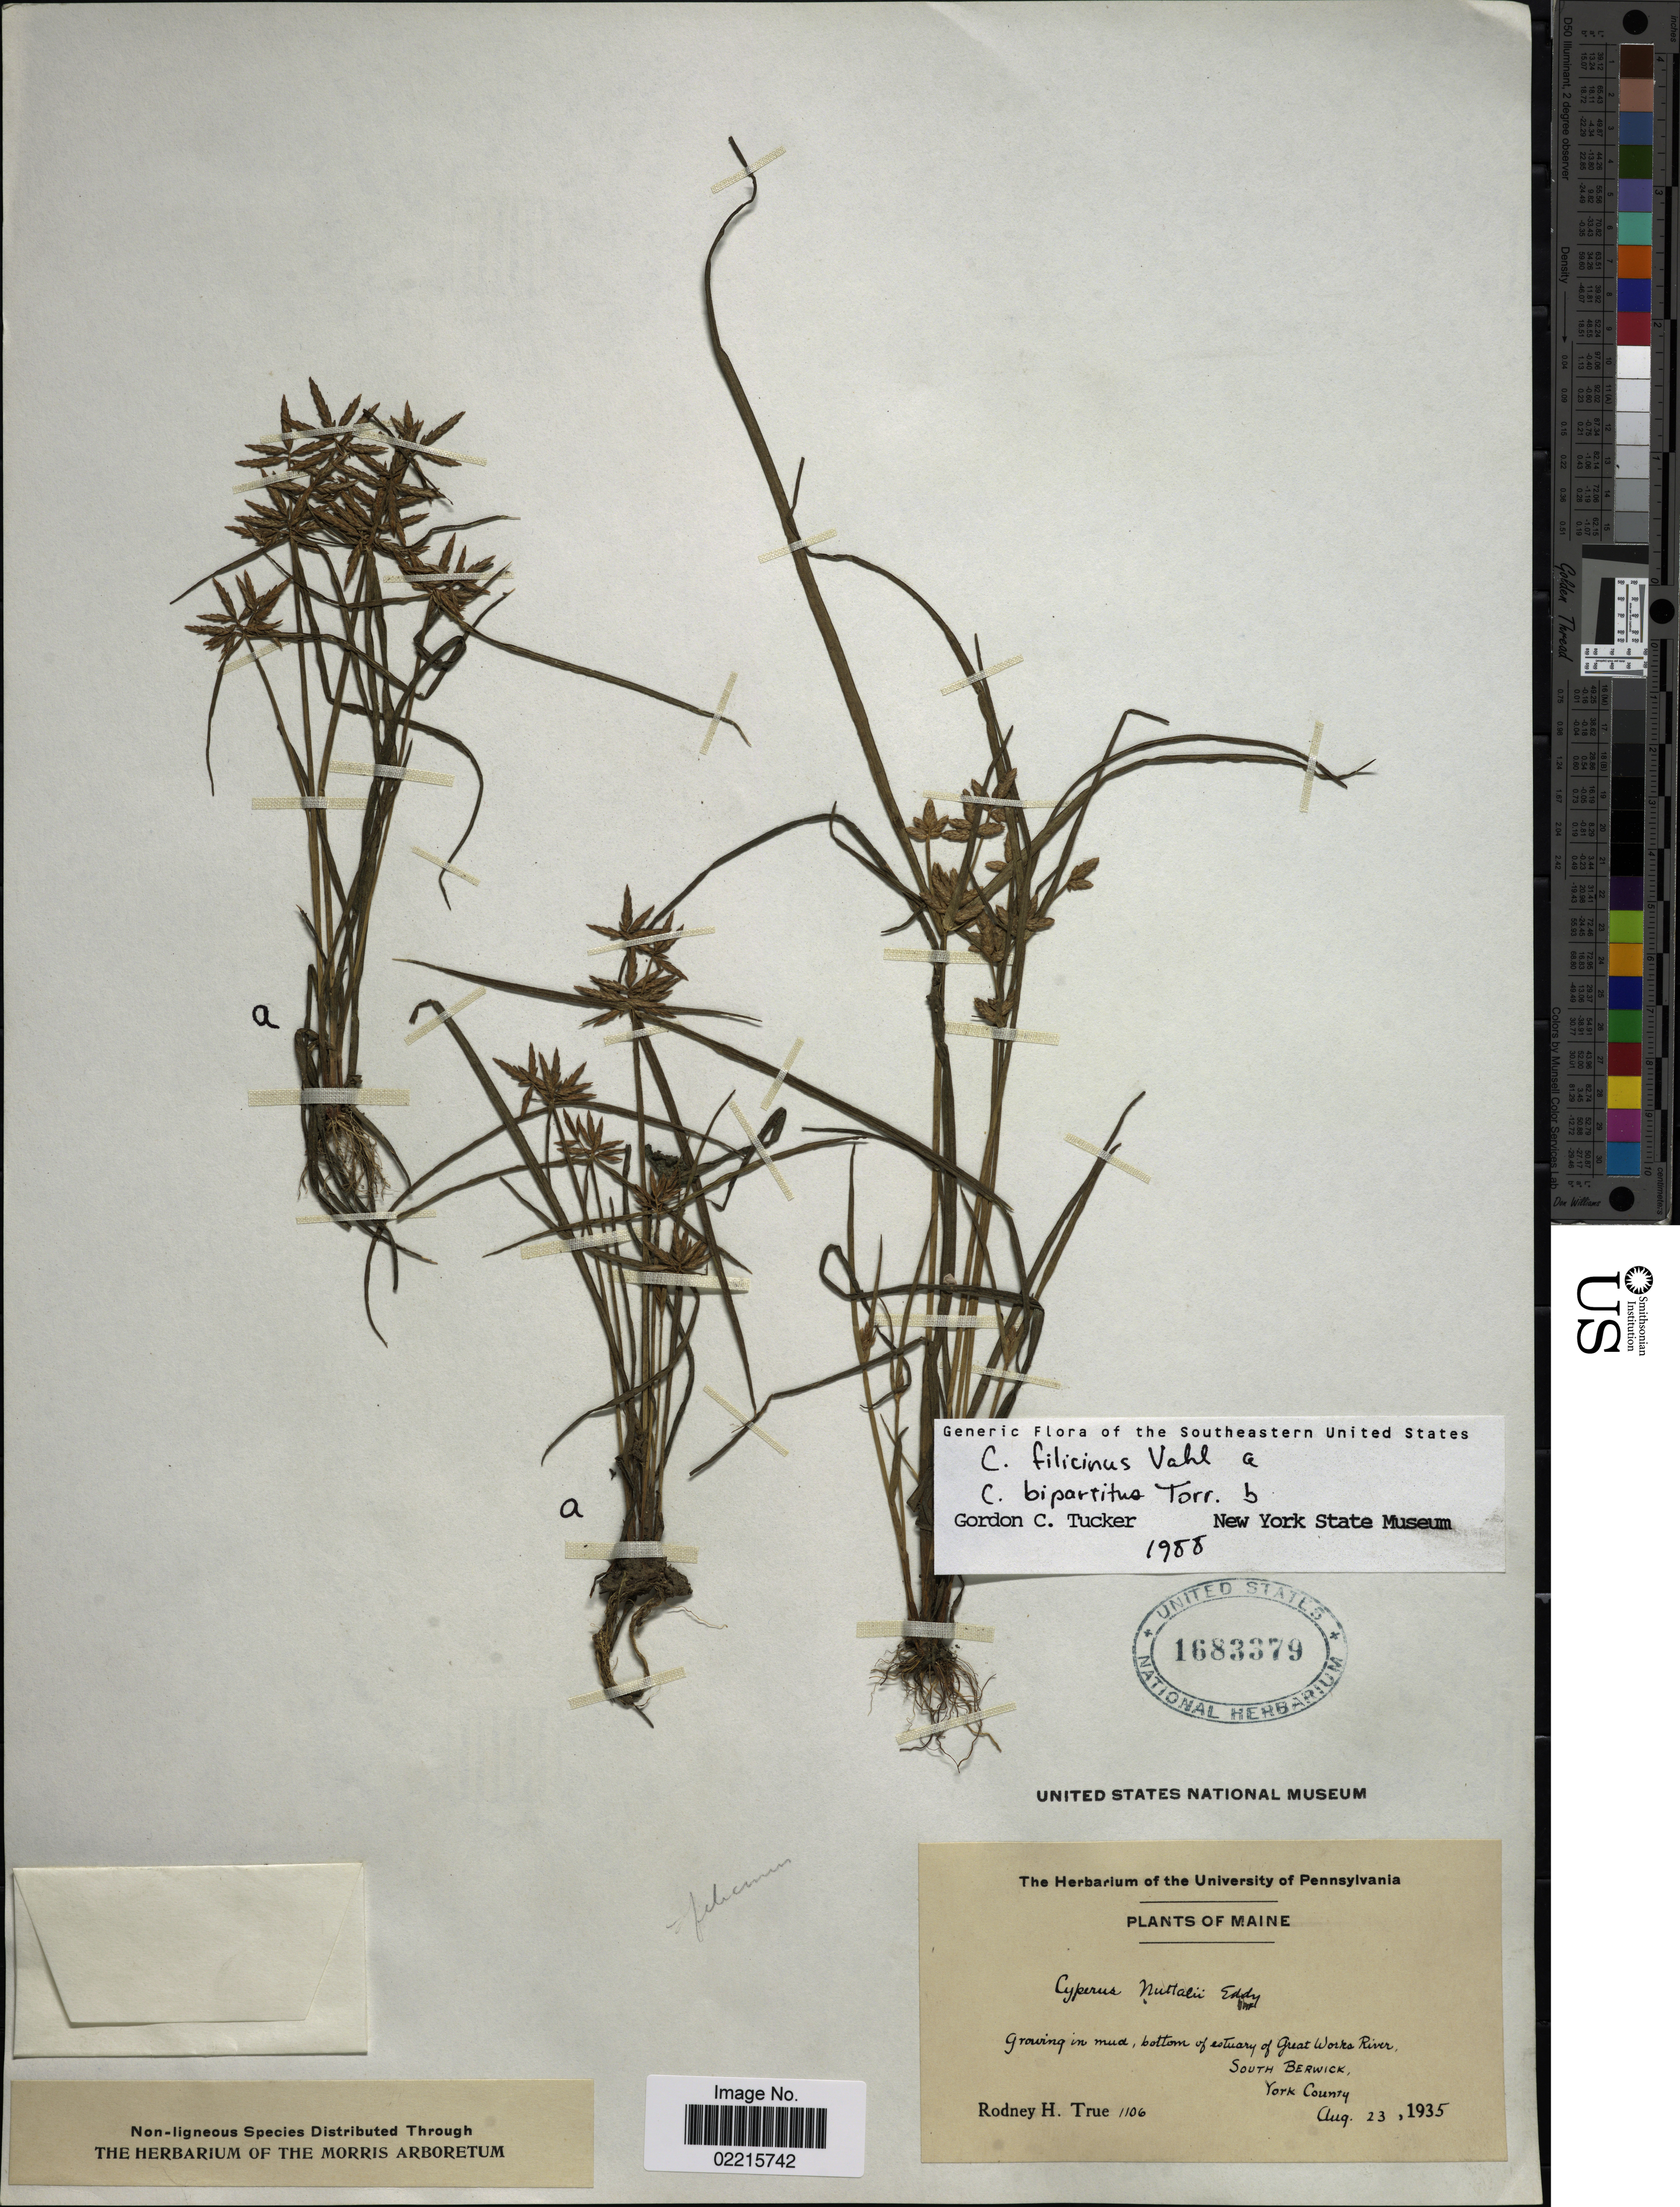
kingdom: Plantae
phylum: Tracheophyta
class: Liliopsida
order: Poales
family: Cyperaceae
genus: Cyperus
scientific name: Cyperus filicinus Vahl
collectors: R. H. True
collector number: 1106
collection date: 1935-08-23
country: United States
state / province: Maine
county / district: York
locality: Bottom of estuary of Great Works River, South Berwick, York County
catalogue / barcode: US 1683379